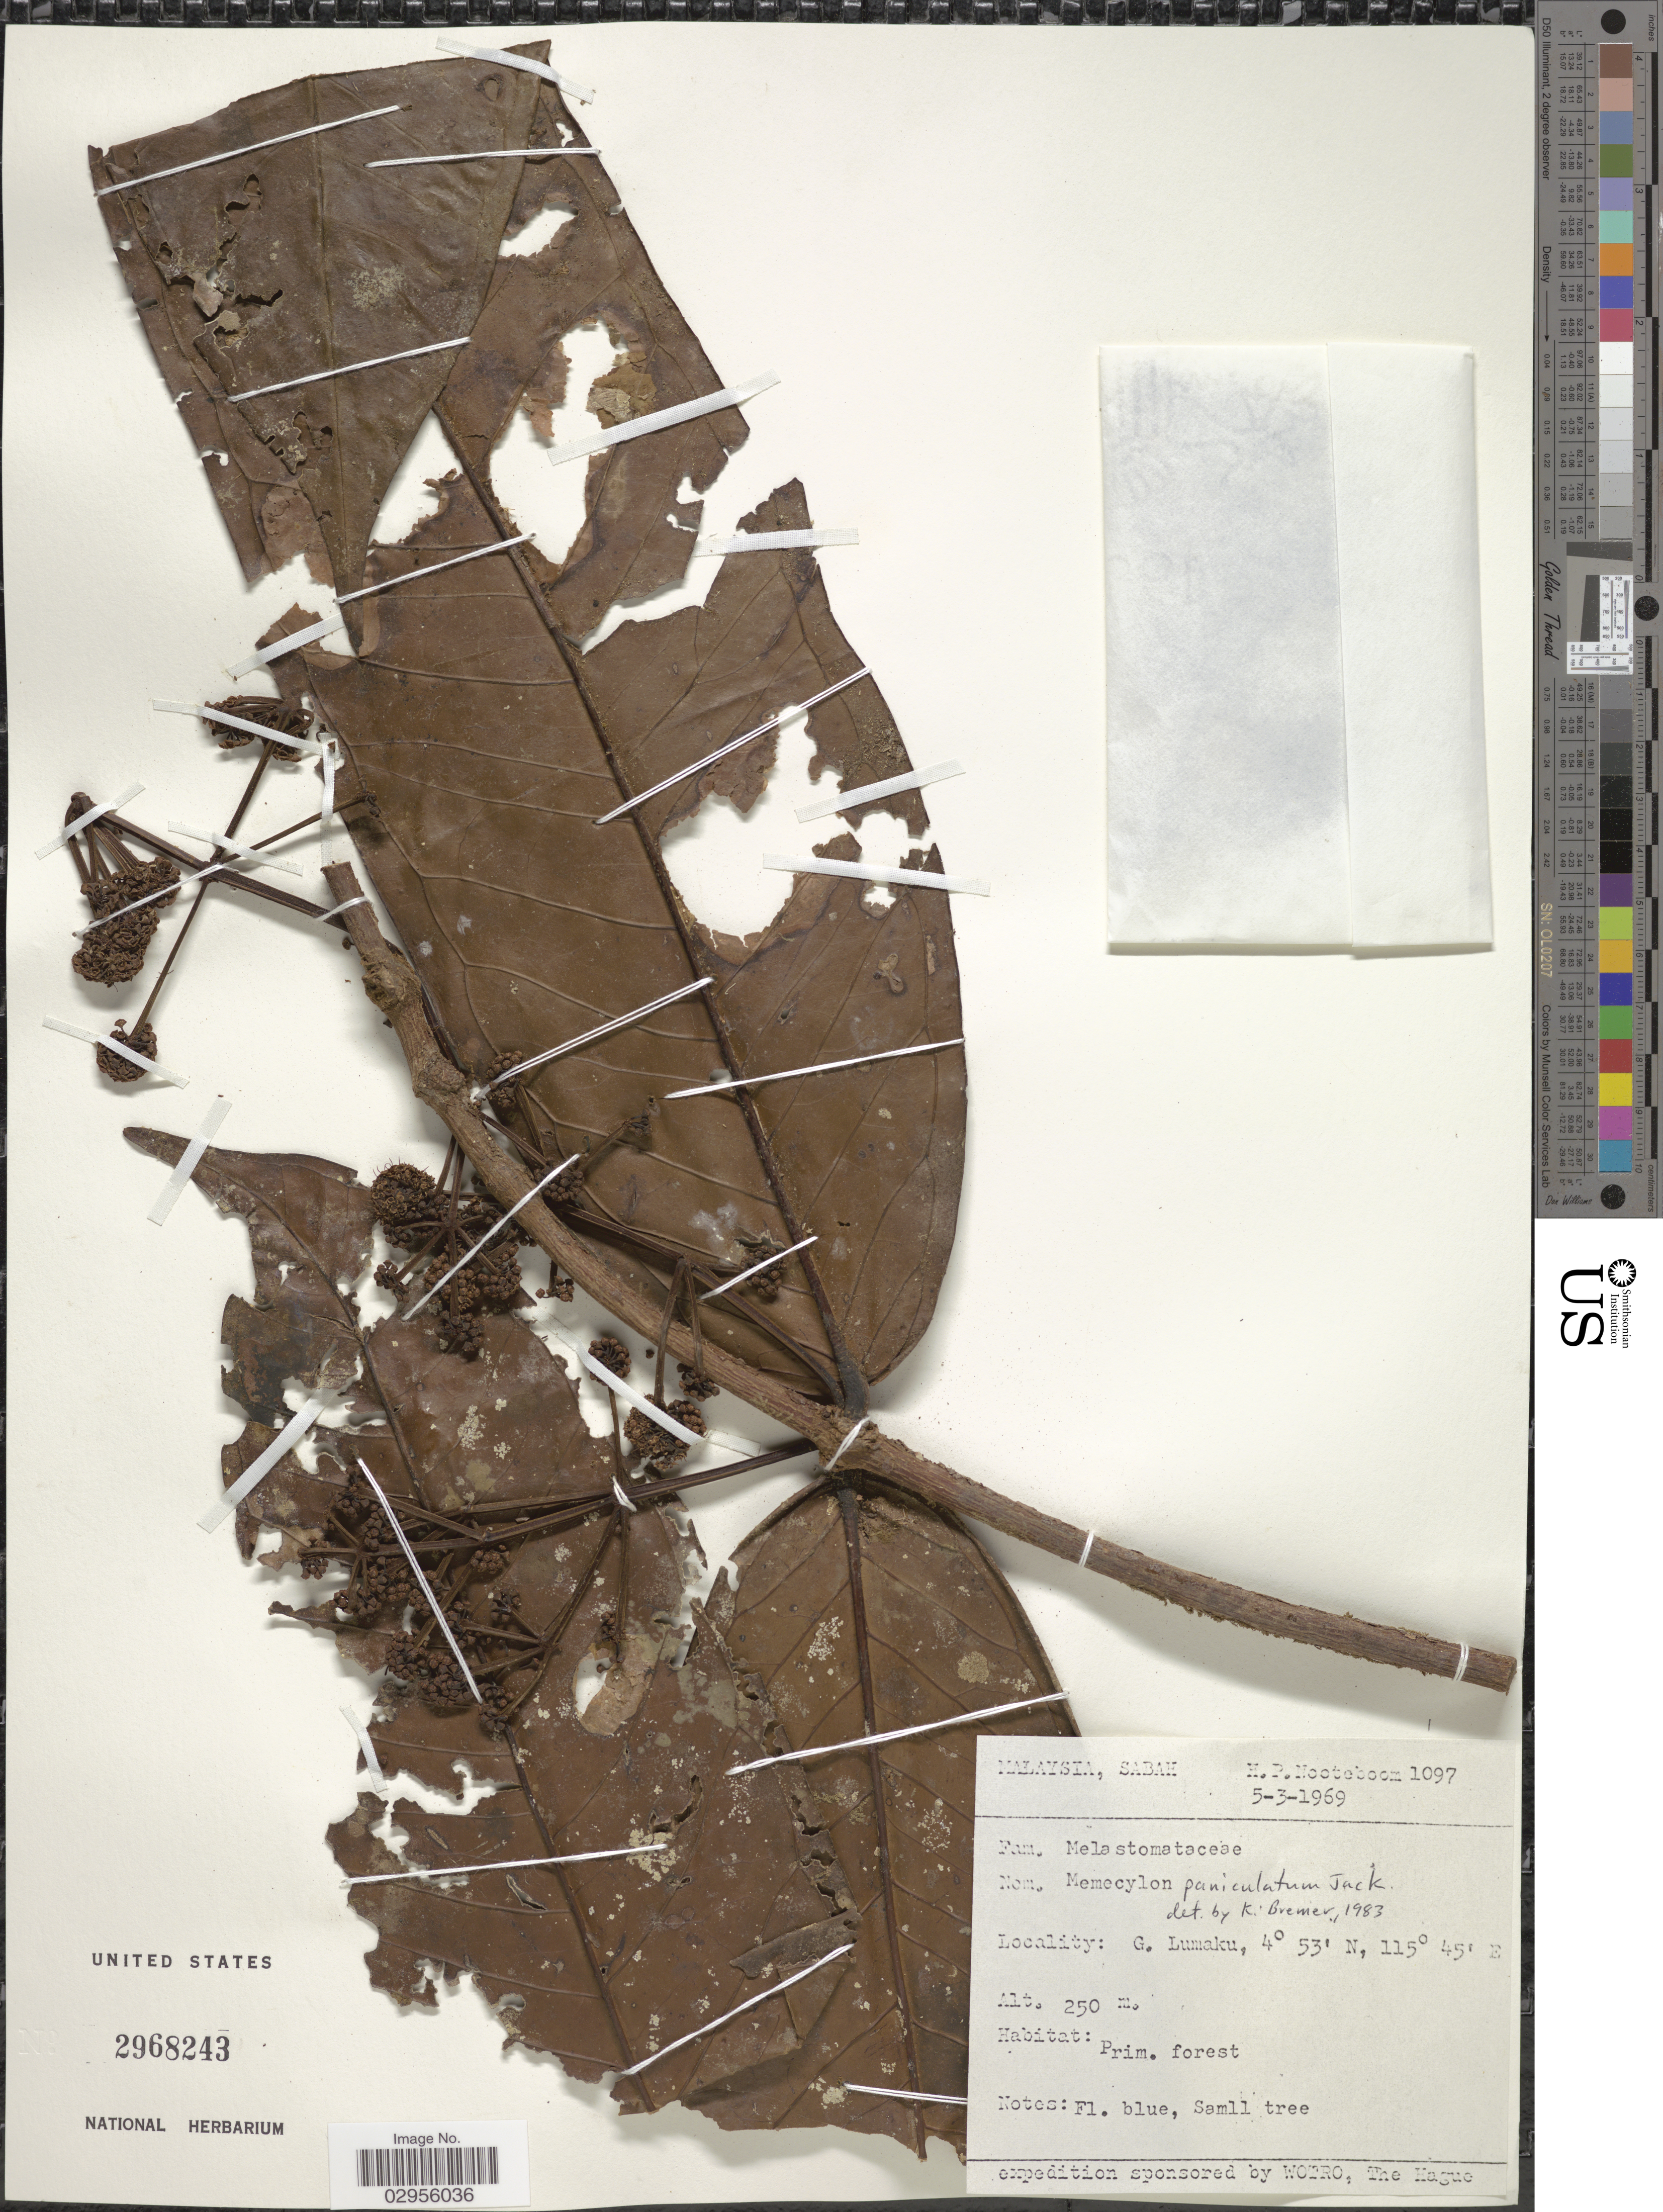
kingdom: Plantae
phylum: Tracheophyta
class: Magnoliopsida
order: Myrtales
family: Melastomataceae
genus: Memecylon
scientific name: Memecylon paniculatum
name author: Jack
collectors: H. P. Nooteboom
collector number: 1097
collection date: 1969-03-05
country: Malaysia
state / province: Sabah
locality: G. Lumaku.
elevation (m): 250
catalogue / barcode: US 2968243